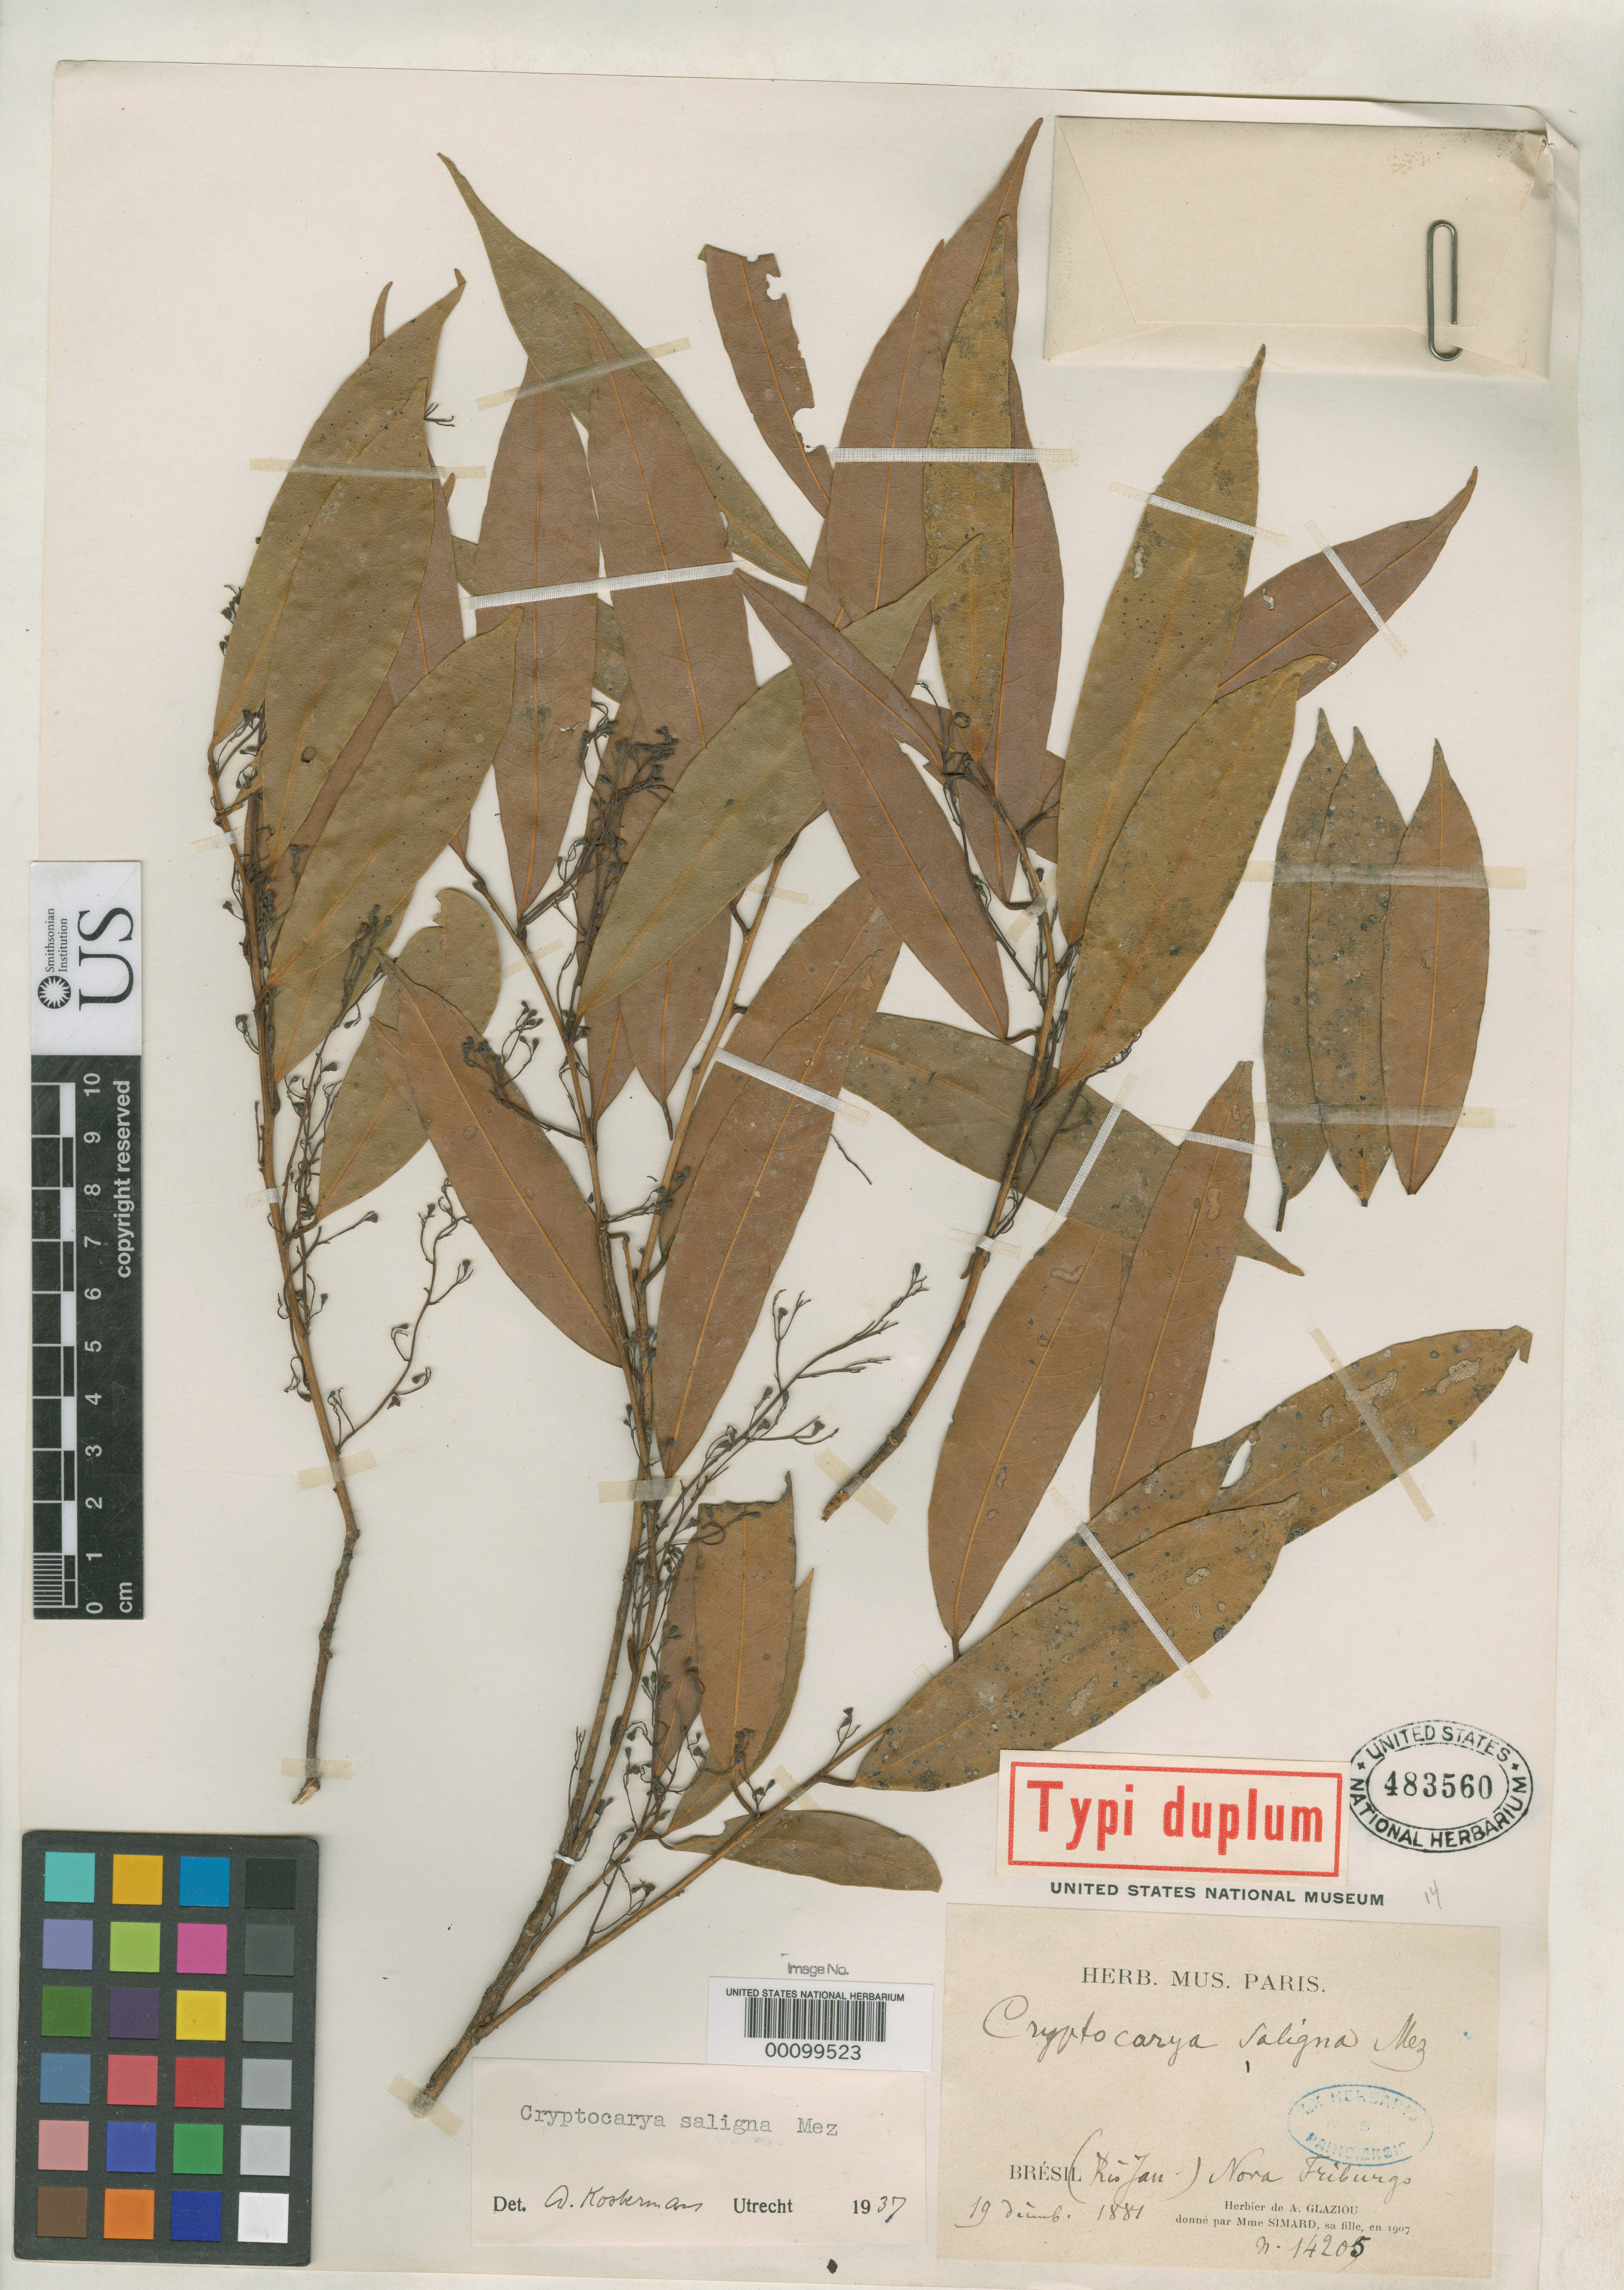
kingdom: Plantae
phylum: Tracheophyta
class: Magnoliopsida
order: Laurales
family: Lauraceae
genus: Cryptocarya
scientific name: Cryptocarya saligna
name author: Mez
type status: Syntype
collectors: A. F. M. Glaziou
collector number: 14205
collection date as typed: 19 Dec 1881 [handwritten label, date may be 1887]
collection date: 1881-12-19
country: Brazil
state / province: Rio de Janeiro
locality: Organ Mts.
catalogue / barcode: US 483560